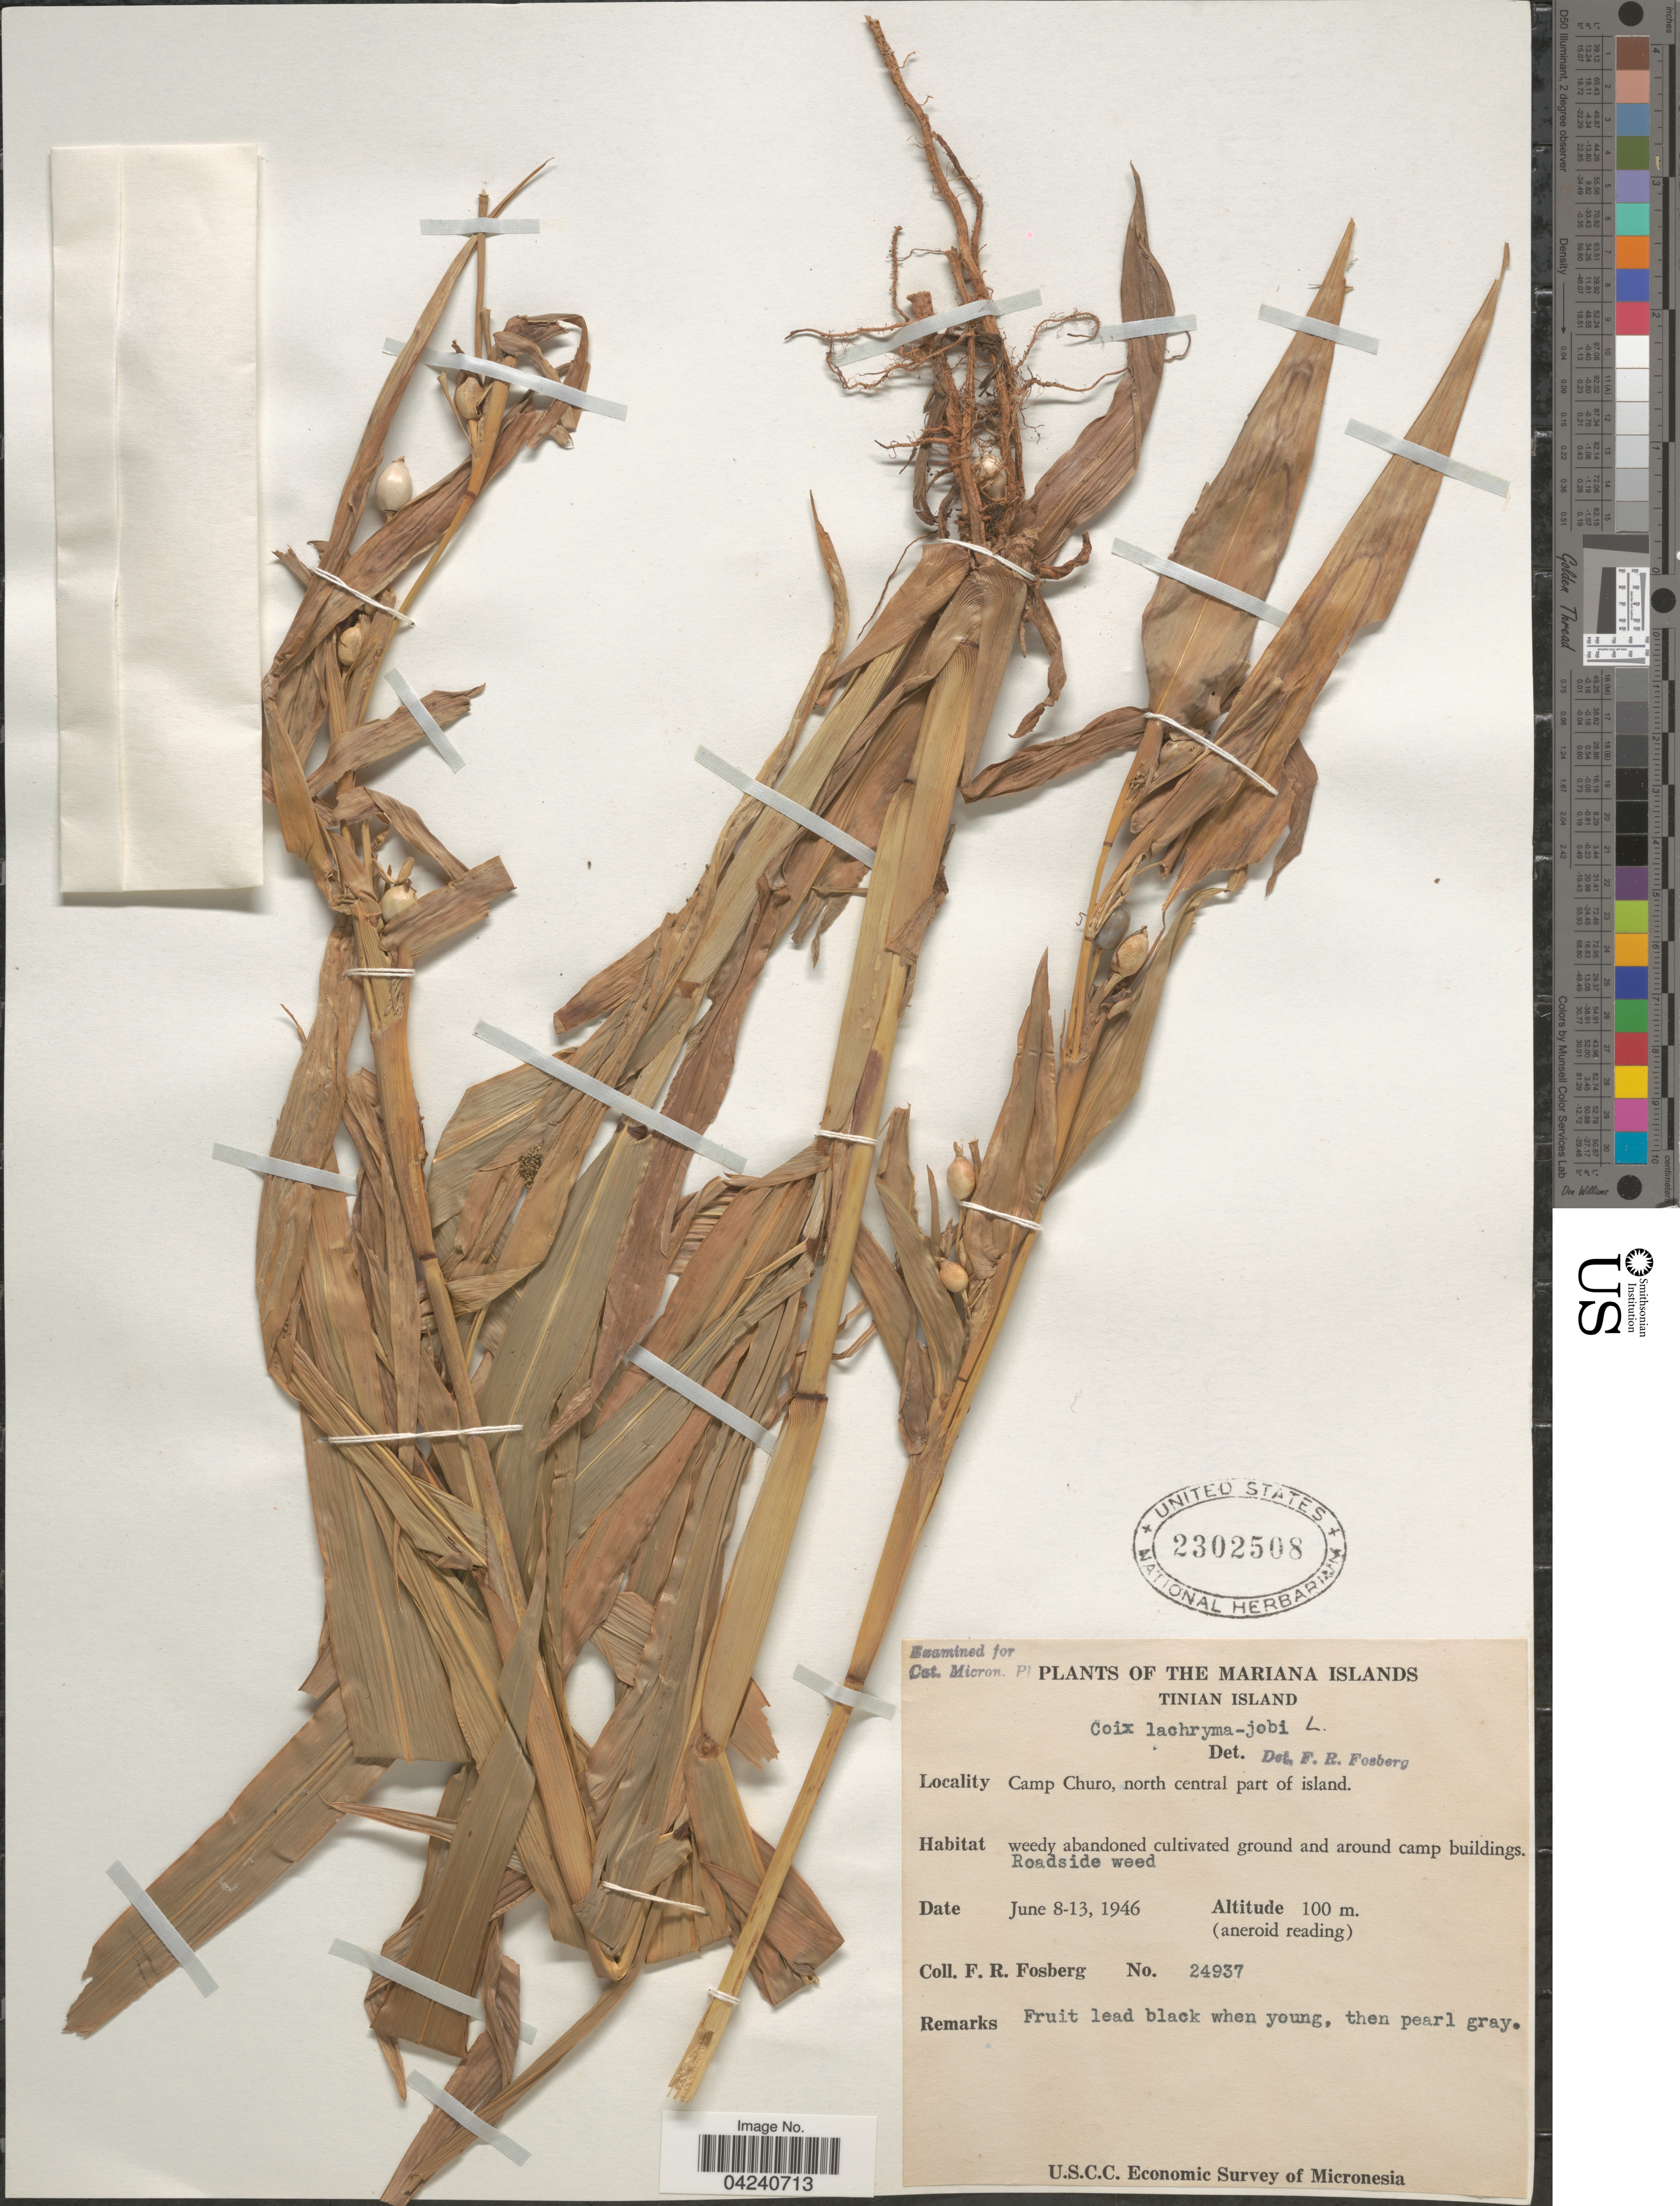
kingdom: Plantae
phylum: Tracheophyta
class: Liliopsida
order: Poales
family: Poaceae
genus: Coix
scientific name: Coix lacryma-jobi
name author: L.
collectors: F. R. Fosberg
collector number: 24937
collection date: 1946-06-08/1946-06-13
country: Northern Mariana Islands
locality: The Mariana Islands. Tinian Island. Camp Churo, north central part of island. U.S.C.C. Economic Survey of Micronesia.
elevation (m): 100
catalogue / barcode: US 2302508